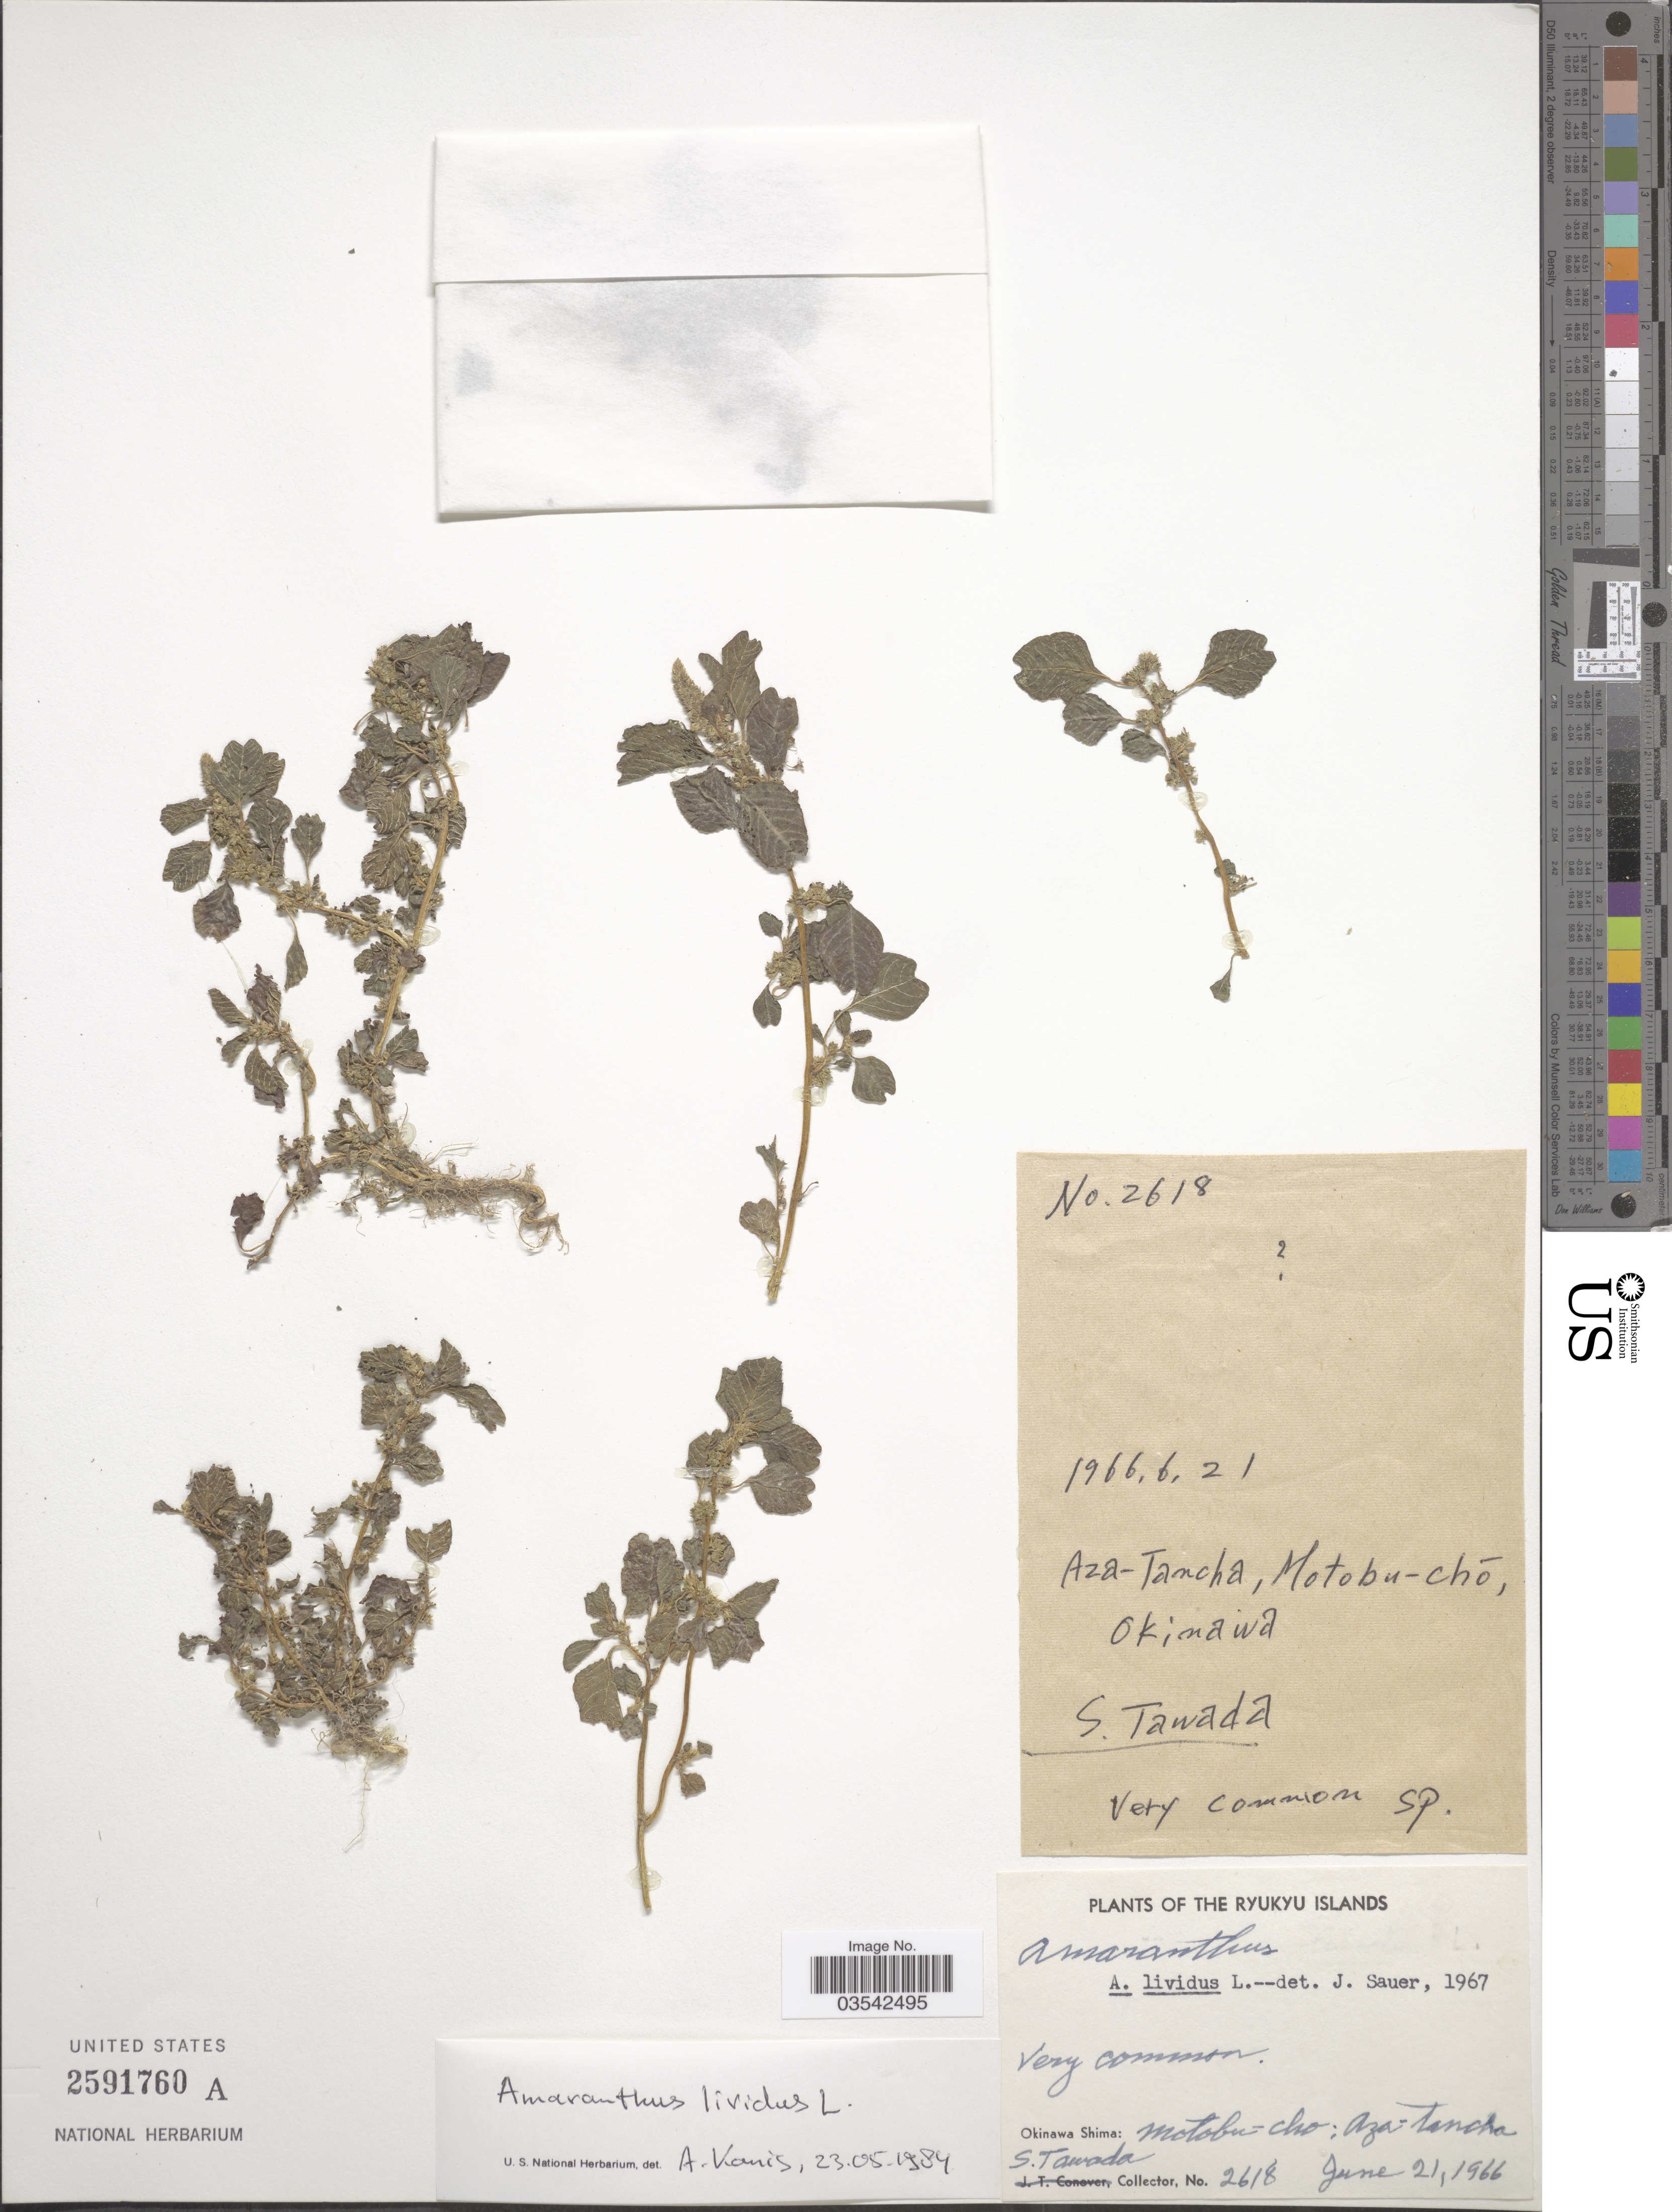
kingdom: Plantae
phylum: Tracheophyta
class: Magnoliopsida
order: Caryophyllales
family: Amaranthaceae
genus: Amaranthus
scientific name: Amaranthus lividus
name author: L.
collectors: S. Tawada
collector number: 2618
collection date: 1966-06-21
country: Japan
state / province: Okinawa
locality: Aza-Tancha, Motobu-chó, Okinawa. The Ryukyu Islands. Okinawa Shima.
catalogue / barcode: US 2591760A